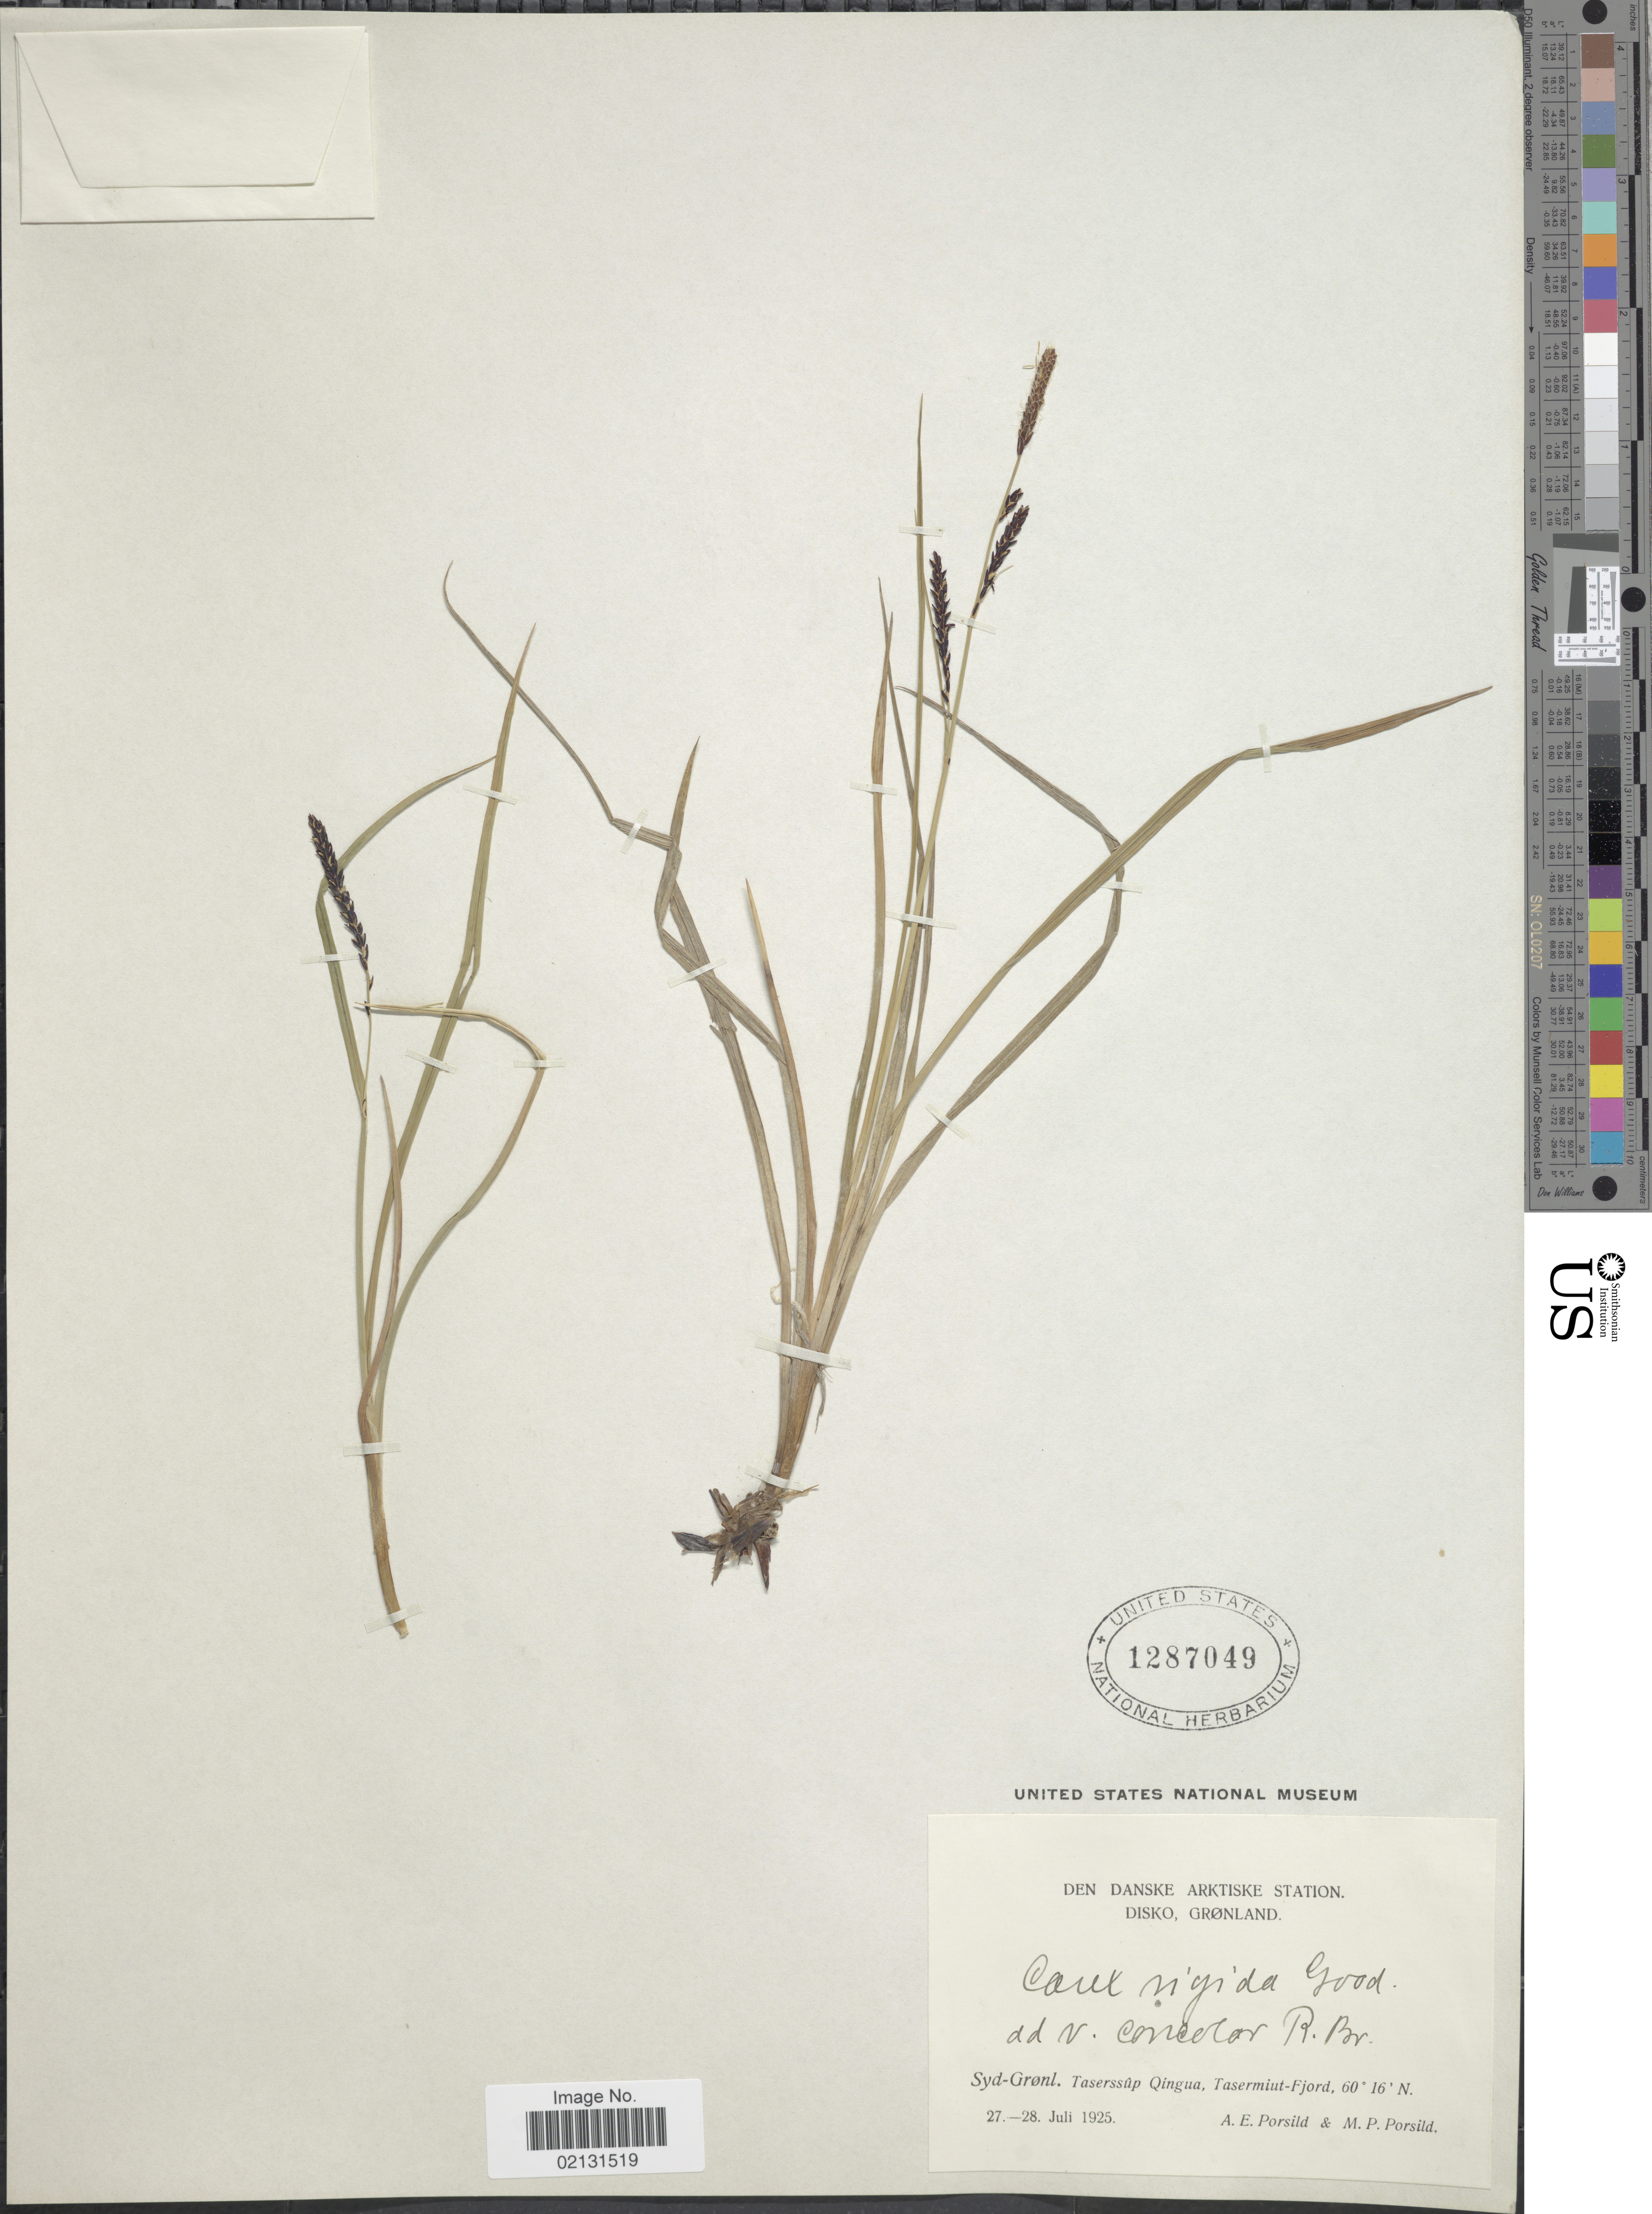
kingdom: Plantae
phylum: Tracheophyta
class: Liliopsida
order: Poales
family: Cyperaceae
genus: Carex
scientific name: Carex bigelowii subsp. bigelowii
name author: Torr. ex Schwein.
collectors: A. E. Porsild & M. P. Porsild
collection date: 1925-07-27/1925-07-28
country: Greenland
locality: Den Danske Arktiske Station, Disko. Grønland, Syd-Grønl. Taserssup Qingua, Tasermint-Fjord.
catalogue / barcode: US 1287049